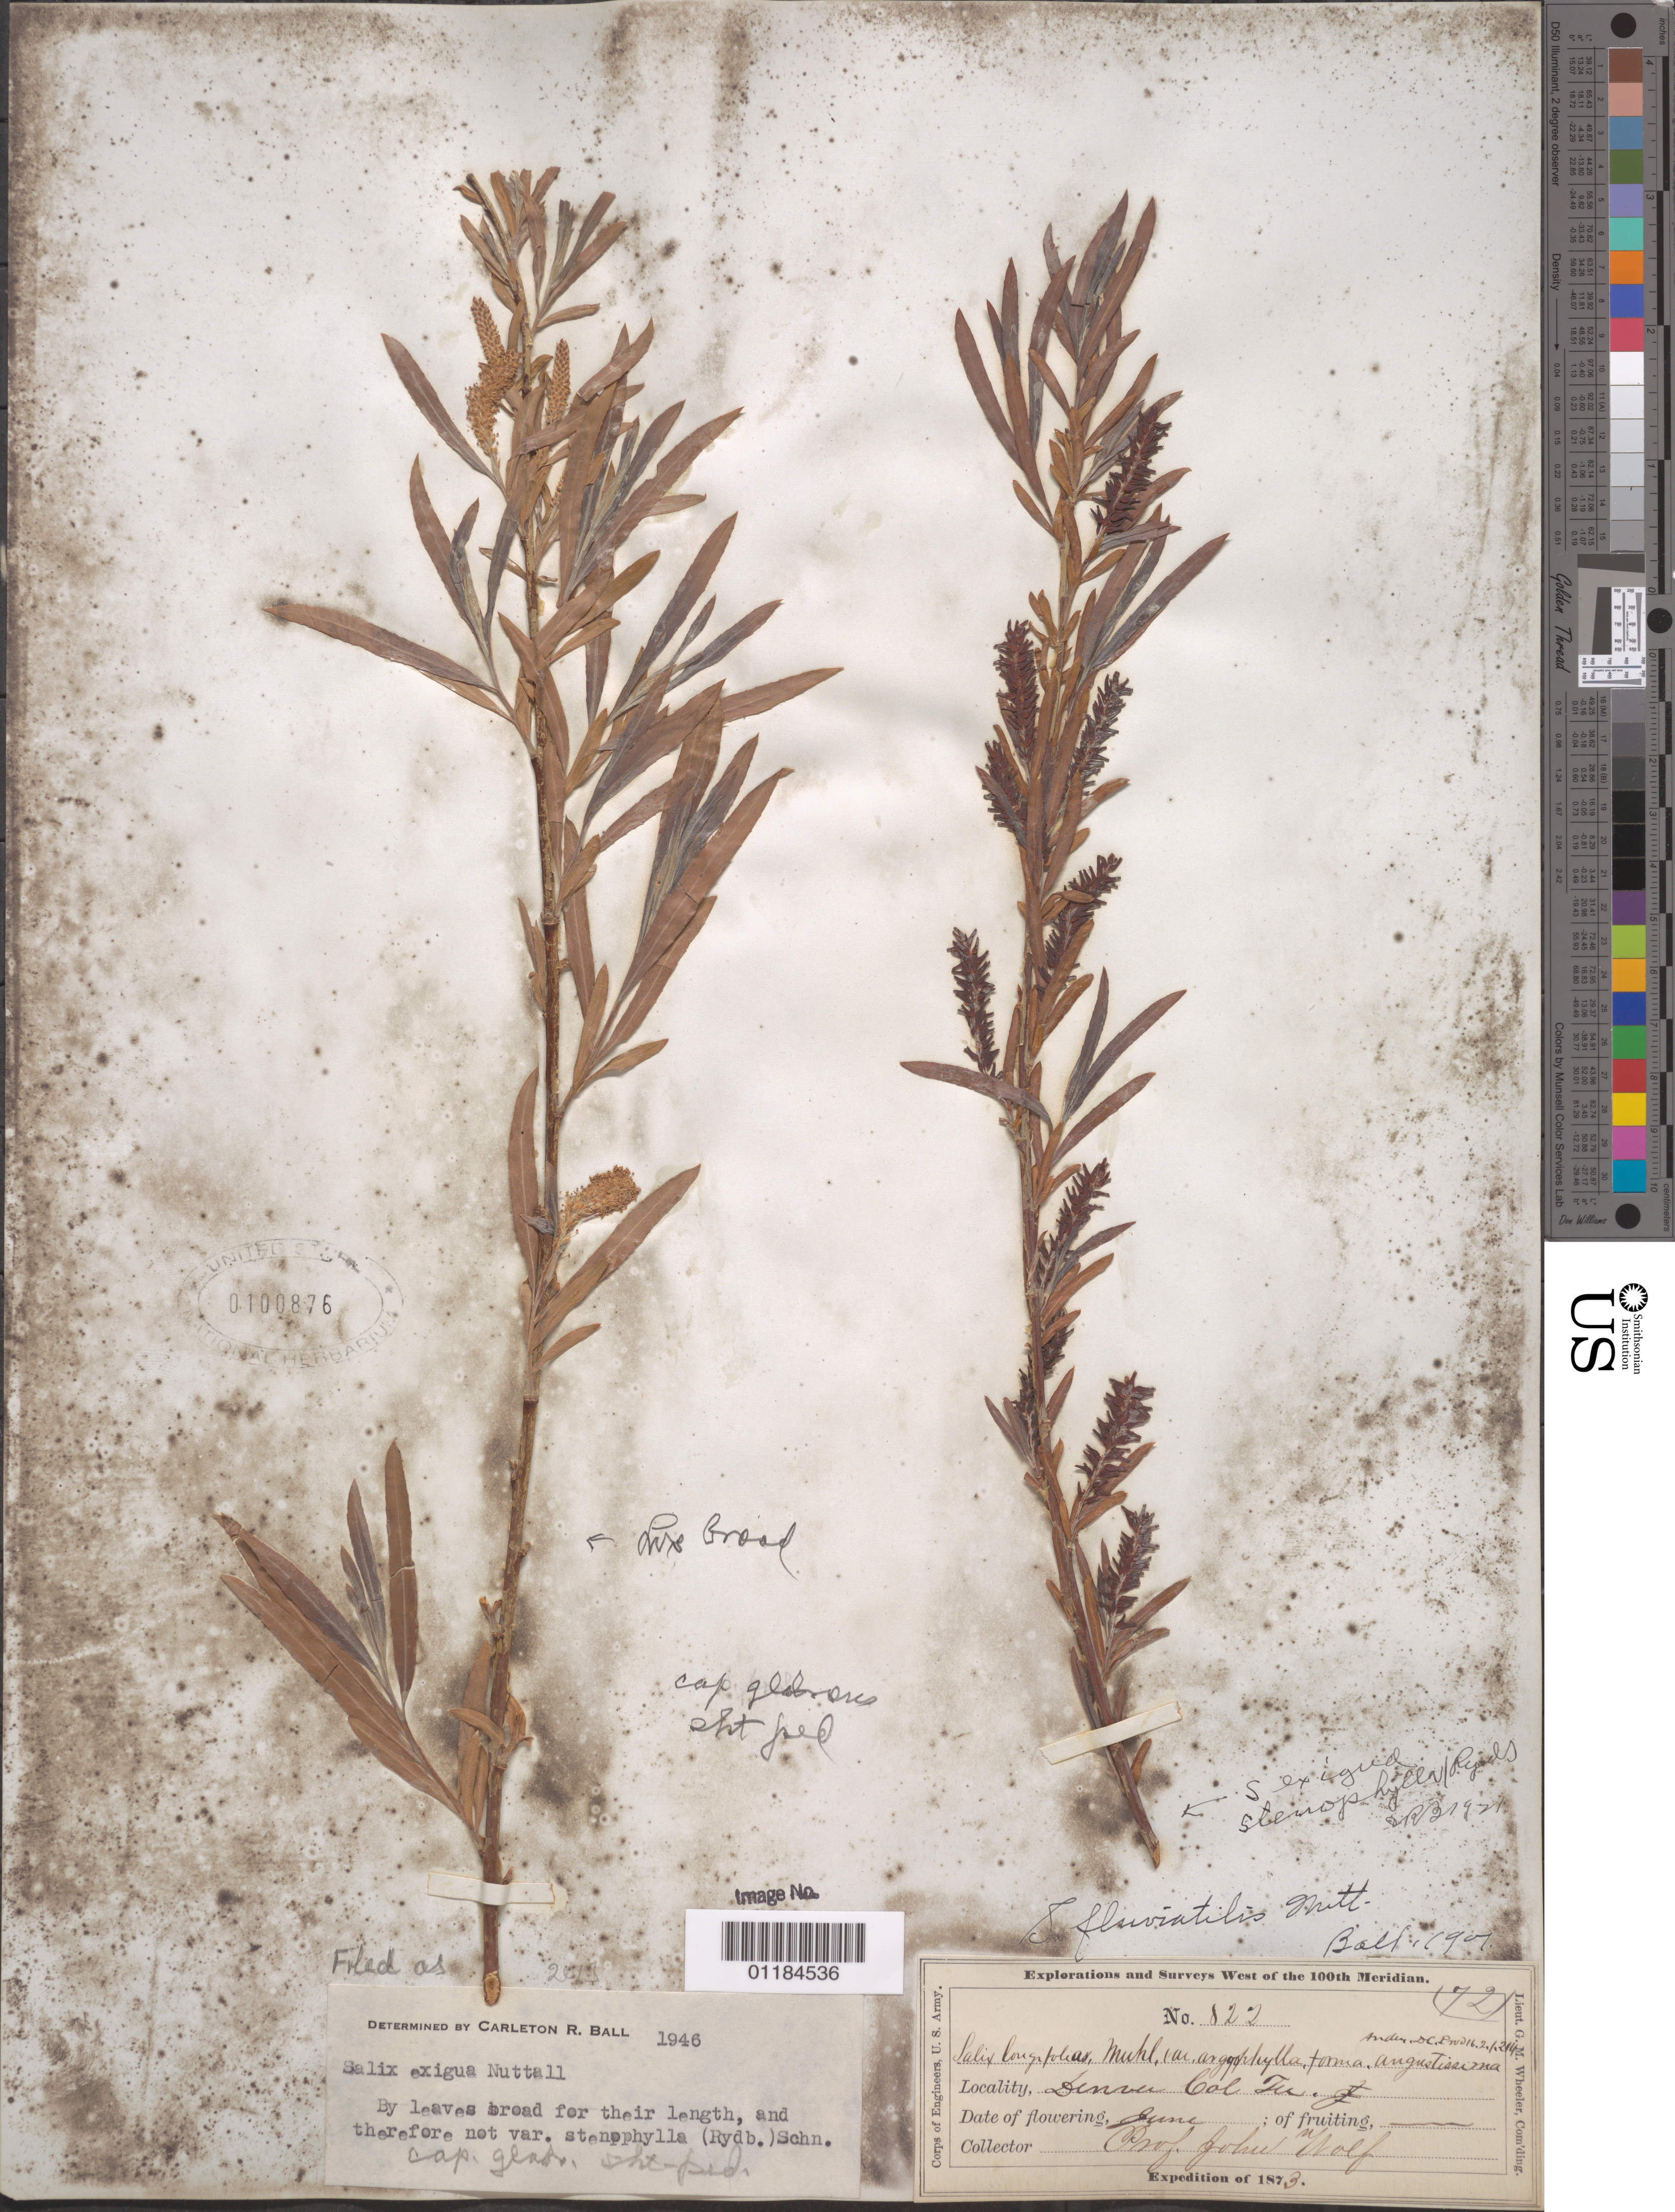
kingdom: Plantae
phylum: Tracheophyta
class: Magnoliopsida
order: Malpighiales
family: Salicaceae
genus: Salix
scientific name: Salix exigua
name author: Nutt.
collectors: J. Wolf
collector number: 822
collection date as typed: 1873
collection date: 1873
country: United States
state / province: Colorado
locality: Denver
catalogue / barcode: US 100876